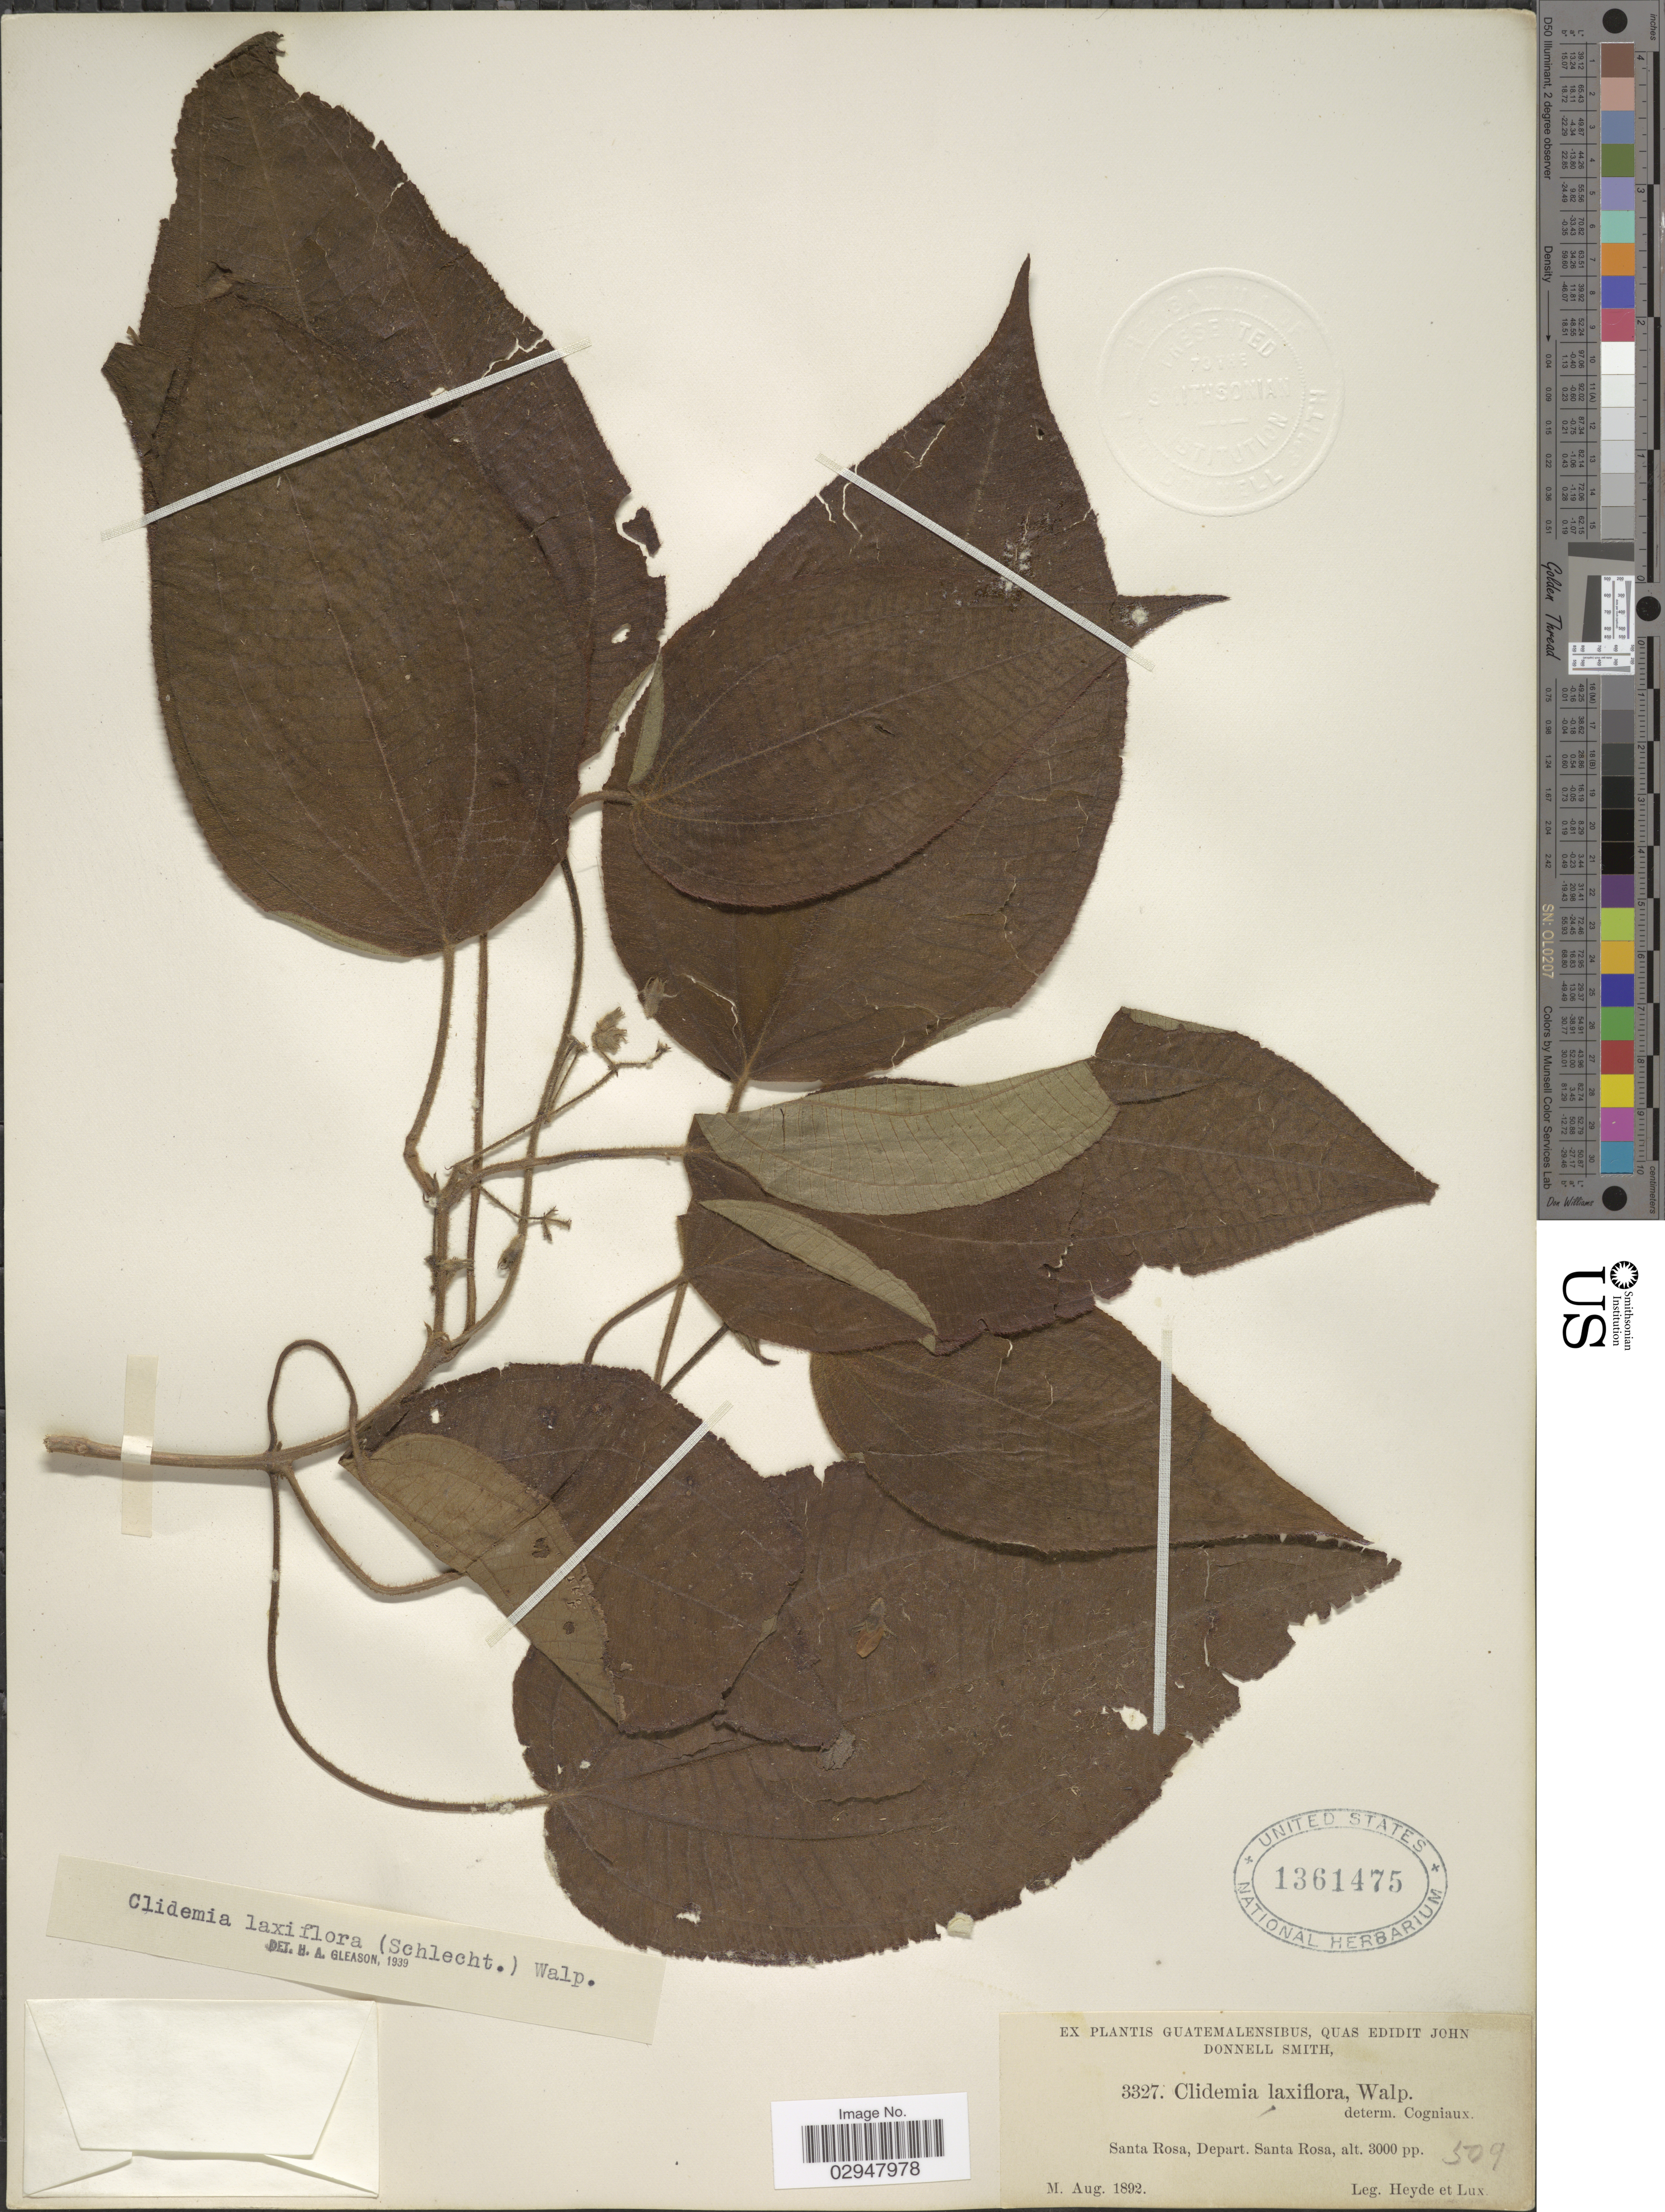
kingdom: Plantae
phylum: Tracheophyta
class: Magnoliopsida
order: Myrtales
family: Melastomataceae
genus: Clidemia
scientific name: Clidemia laxiflora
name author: (Schltdl.) Walp. ex Naudin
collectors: Heyde & Lux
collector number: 3327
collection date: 1892-08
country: Guatemala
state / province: Santa Rosa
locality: Santa Rosa, Depart. Santa Rosa.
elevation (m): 914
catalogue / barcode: US 1361475